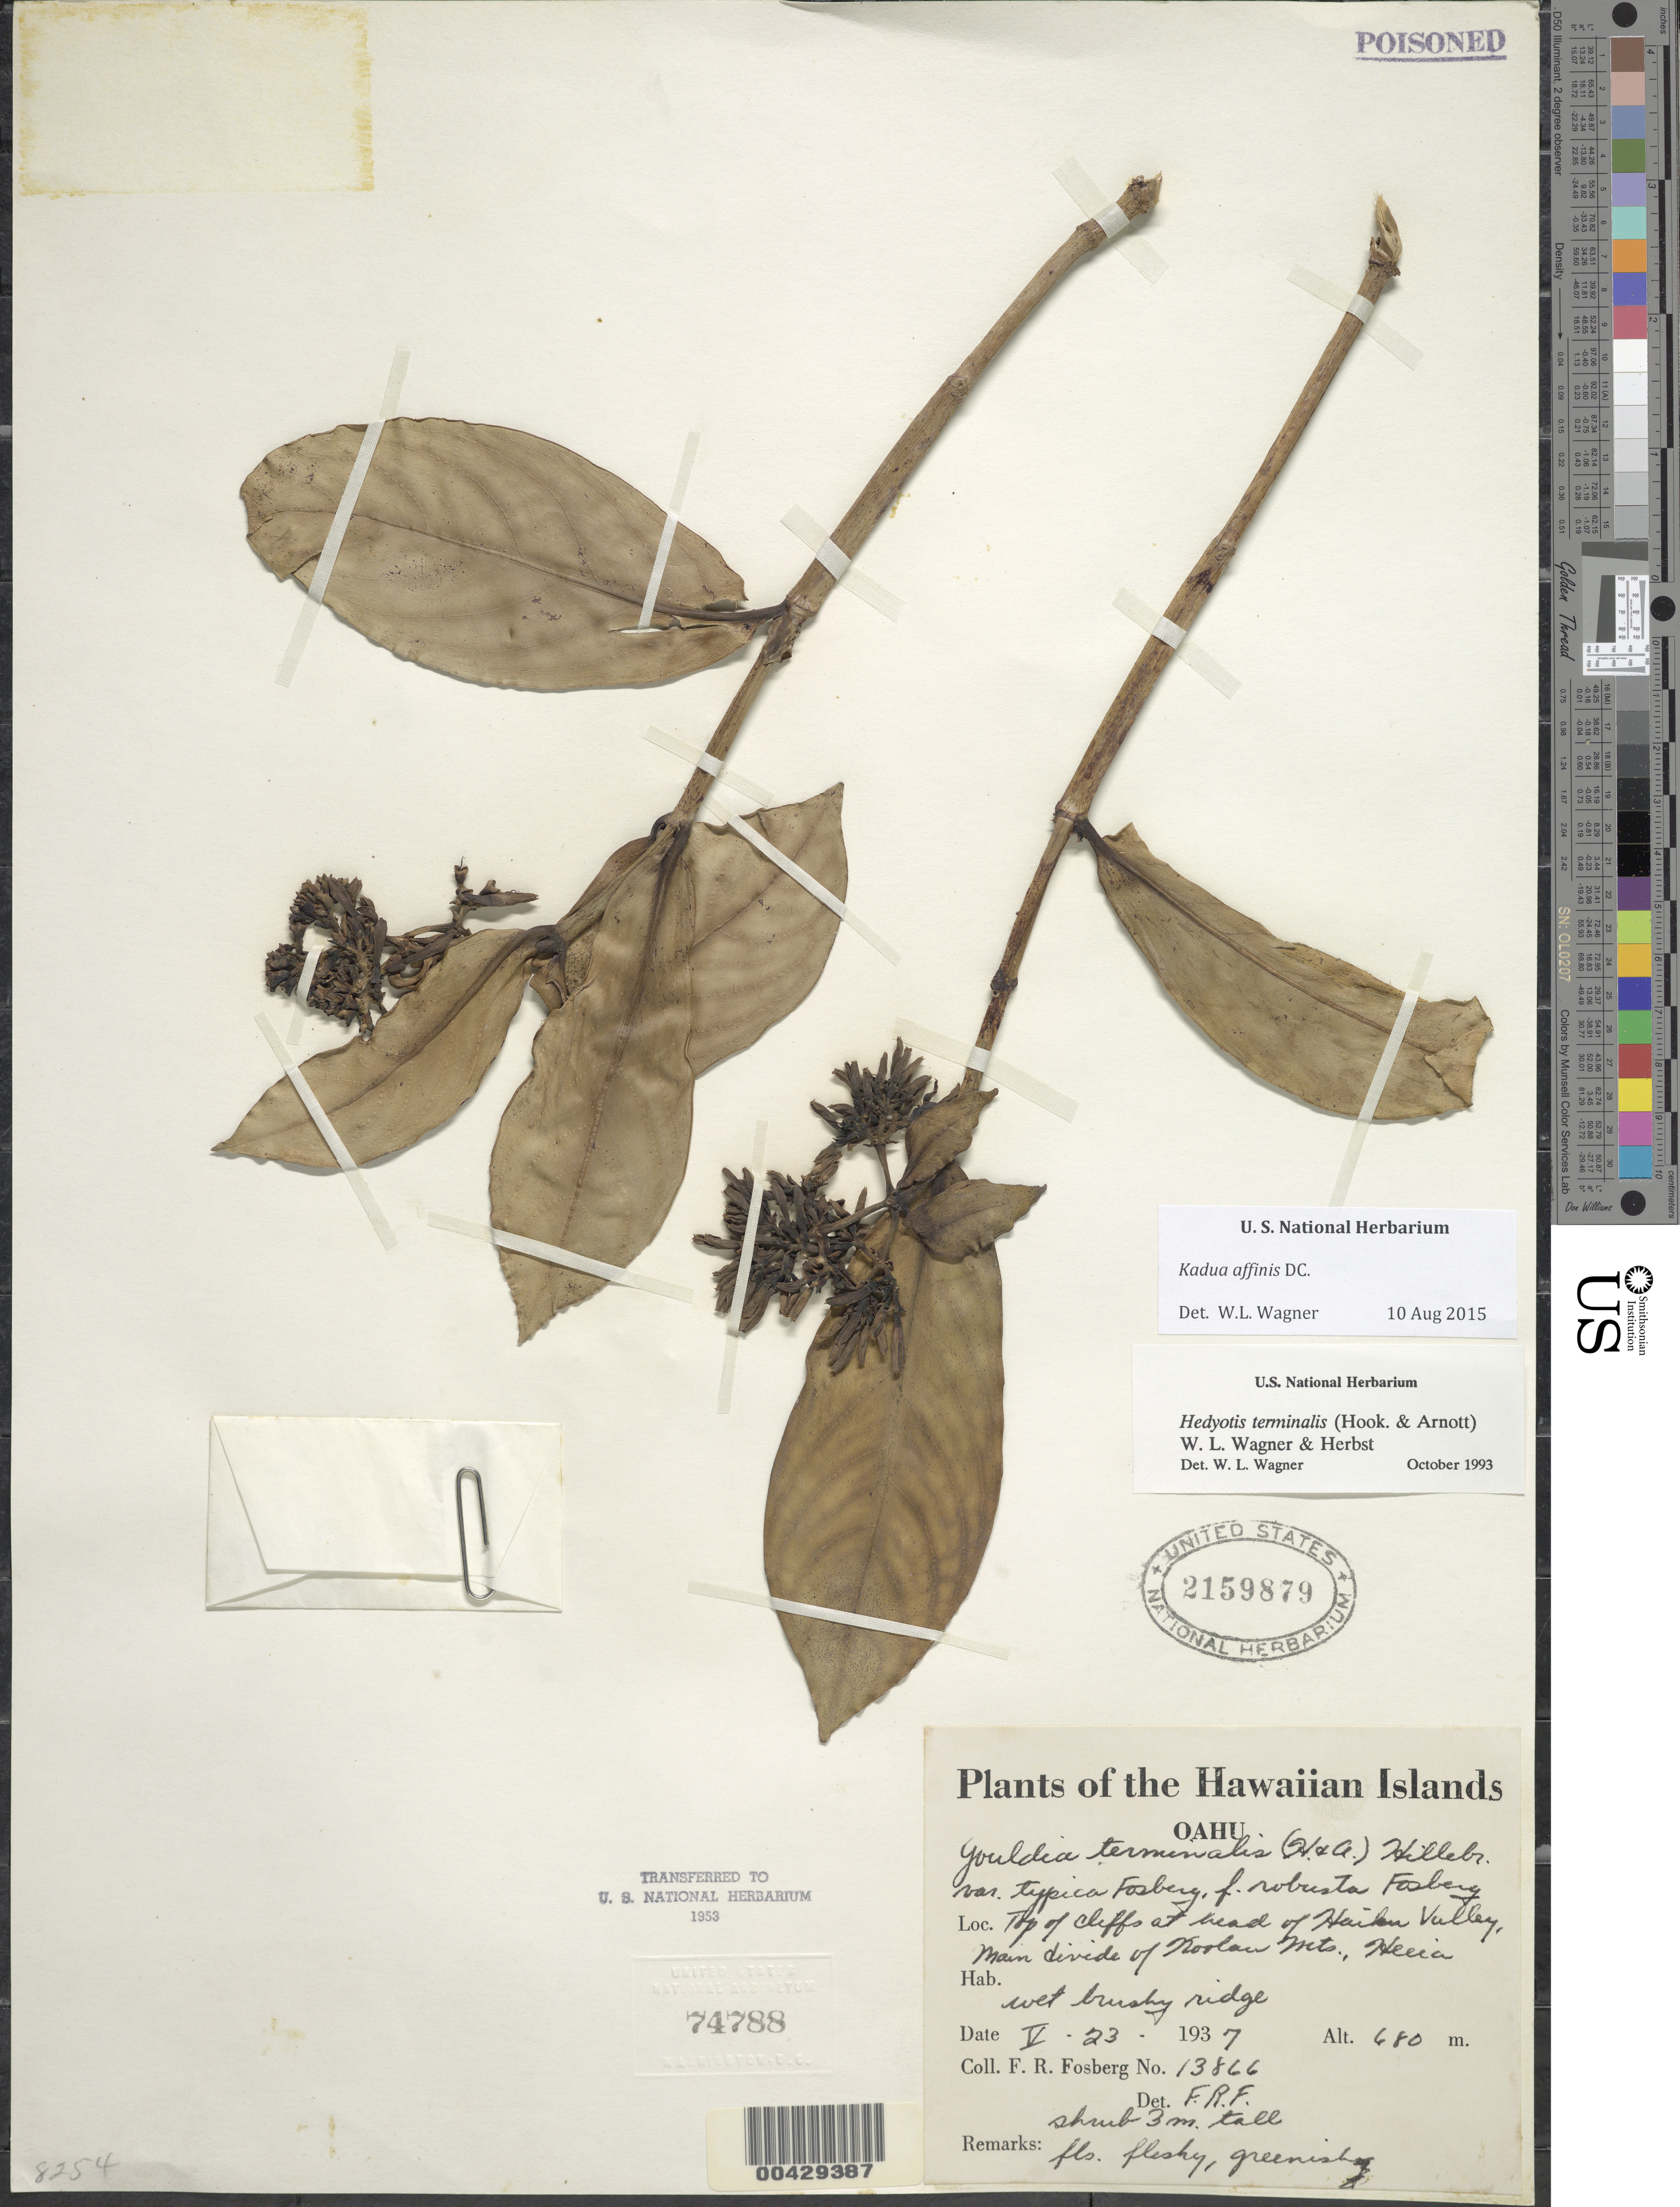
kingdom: Plantae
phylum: Tracheophyta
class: Magnoliopsida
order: Gentianales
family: Rubiaceae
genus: Kadua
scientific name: Kadua affinis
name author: DC.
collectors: F. R. Fosberg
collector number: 13866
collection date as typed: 23 May 1937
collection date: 1937-05-23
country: United States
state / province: Hawaii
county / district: Honolulu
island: Oahu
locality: Top of cliffs at head of Haiku Valley, main divide of Koolau Mts., Heeia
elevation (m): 680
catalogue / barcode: US 2159879